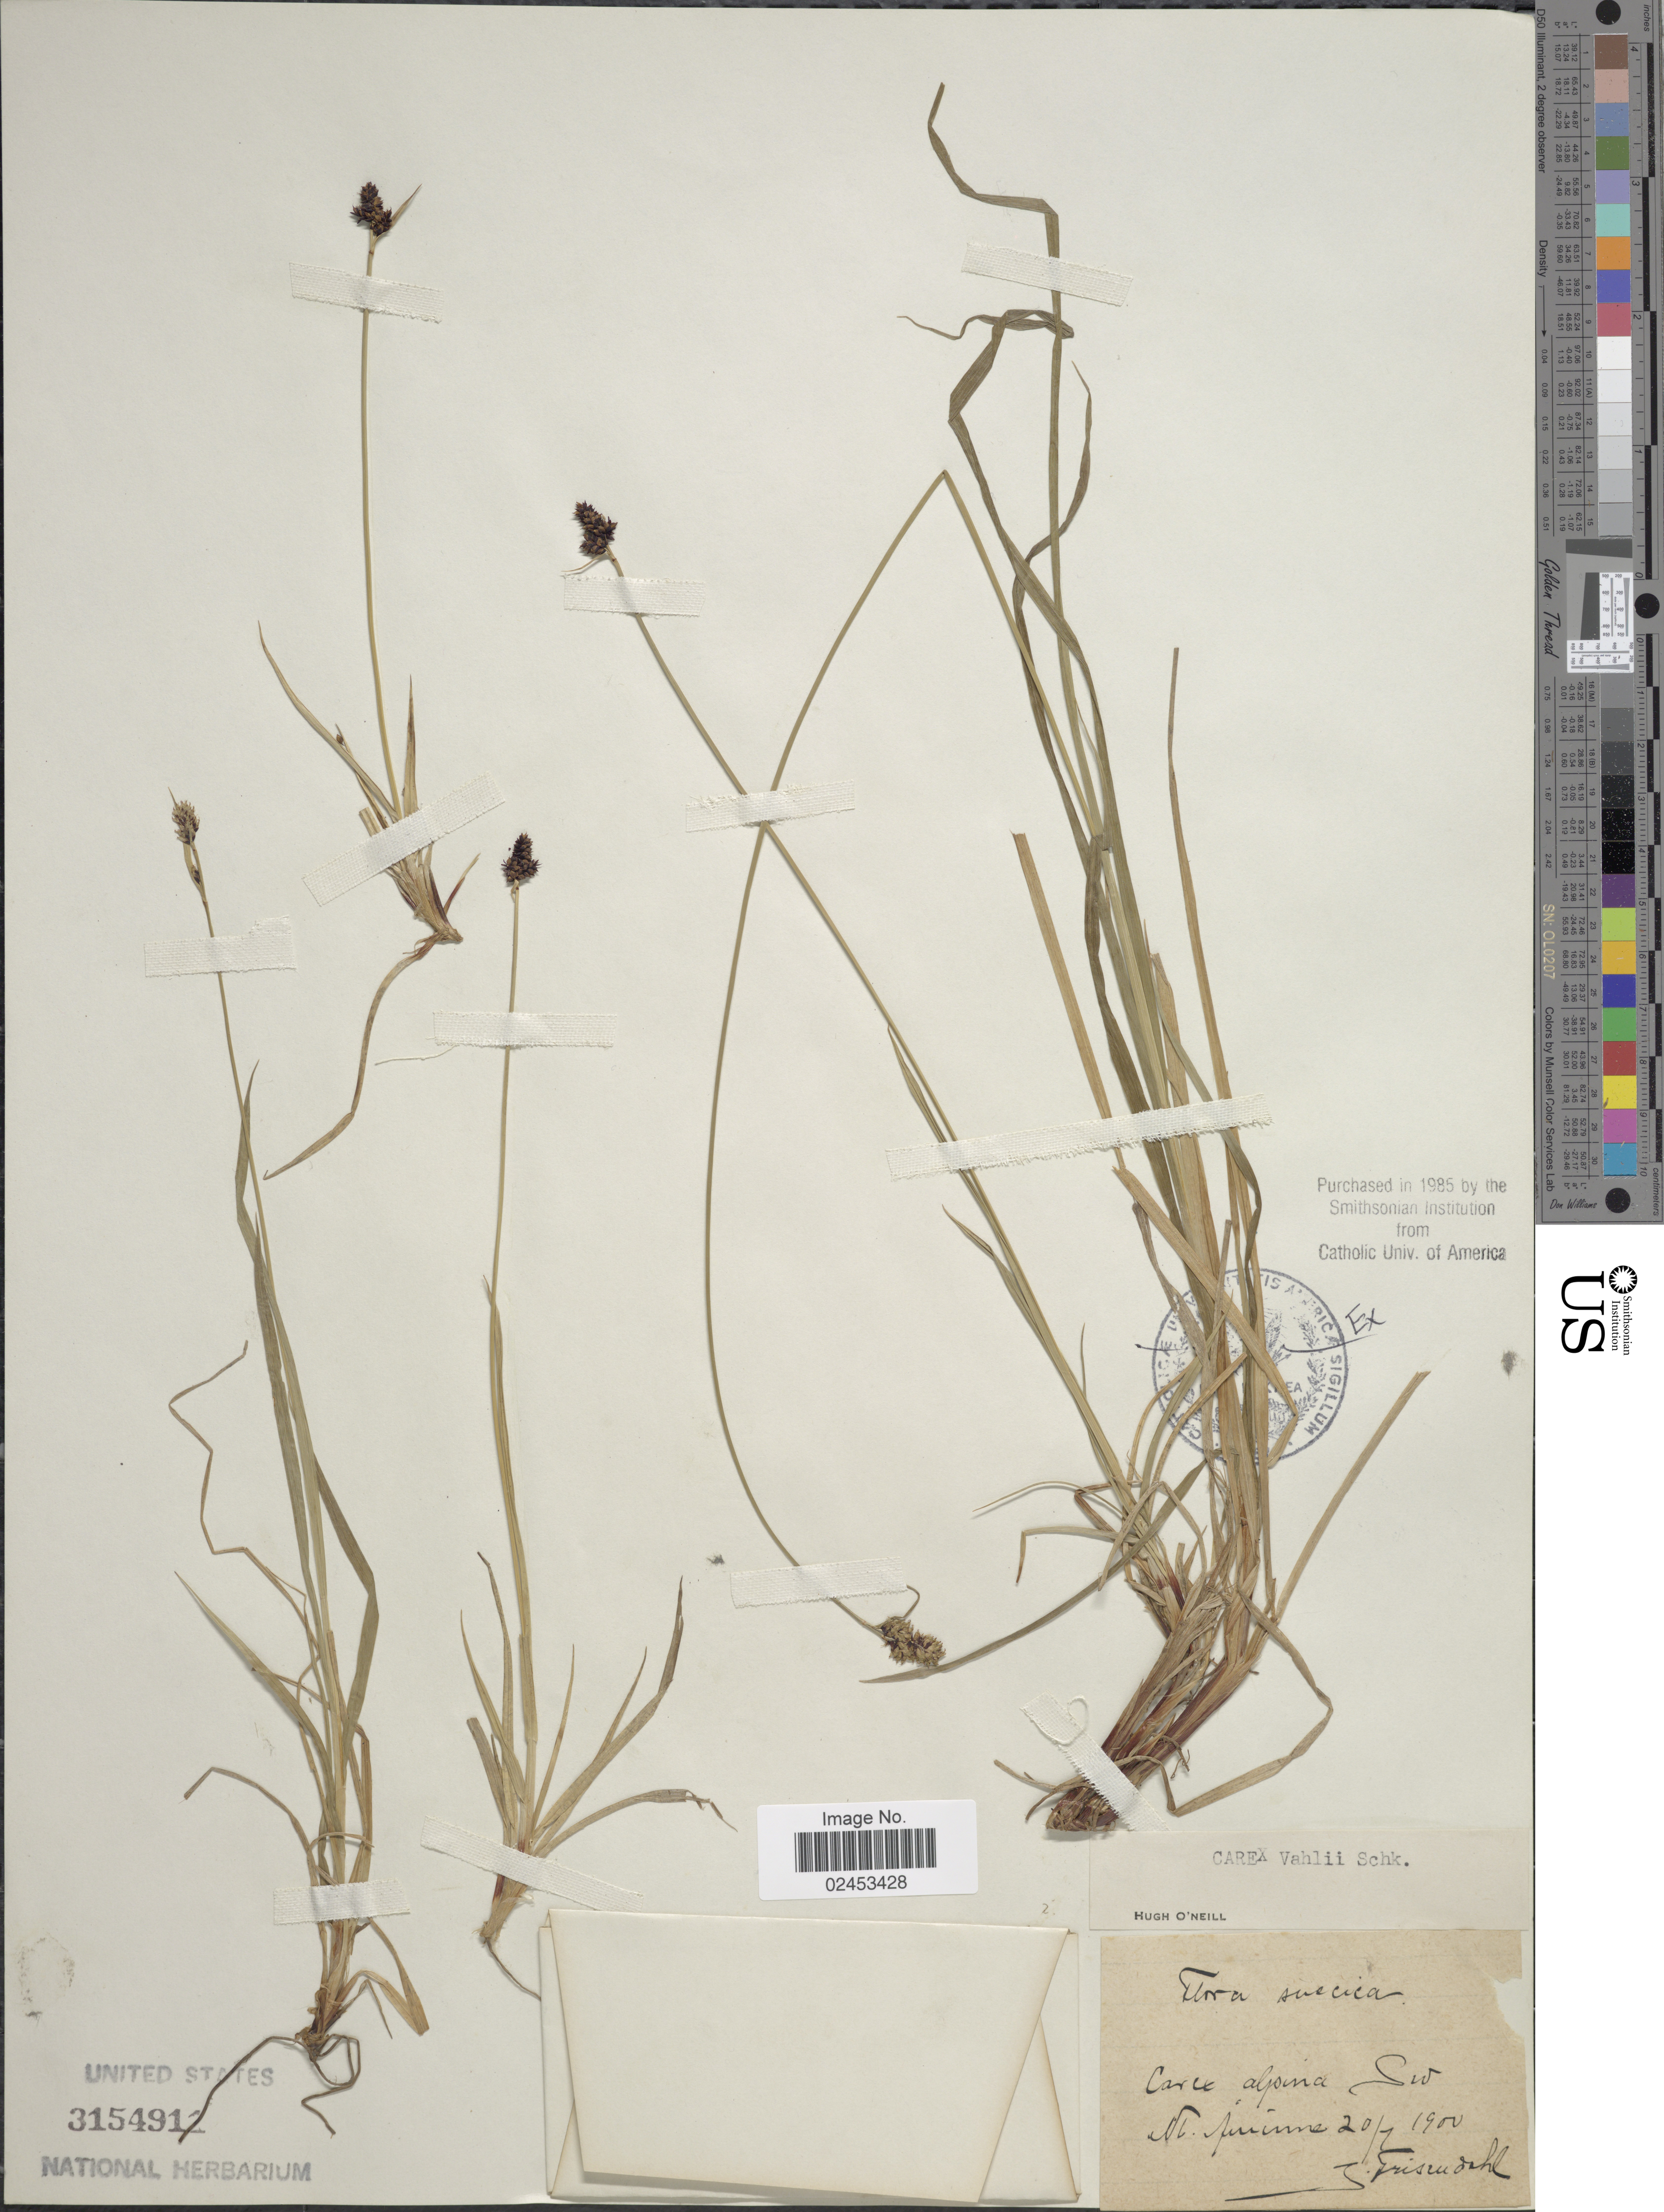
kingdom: Plantae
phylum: Tracheophyta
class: Liliopsida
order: Poales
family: Cyperaceae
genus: Carex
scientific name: Carex norvegica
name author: Retz.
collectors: A. Frisendahl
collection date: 1900-07-20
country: Sweden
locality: Suecica, [illegible text]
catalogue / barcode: US 3154911